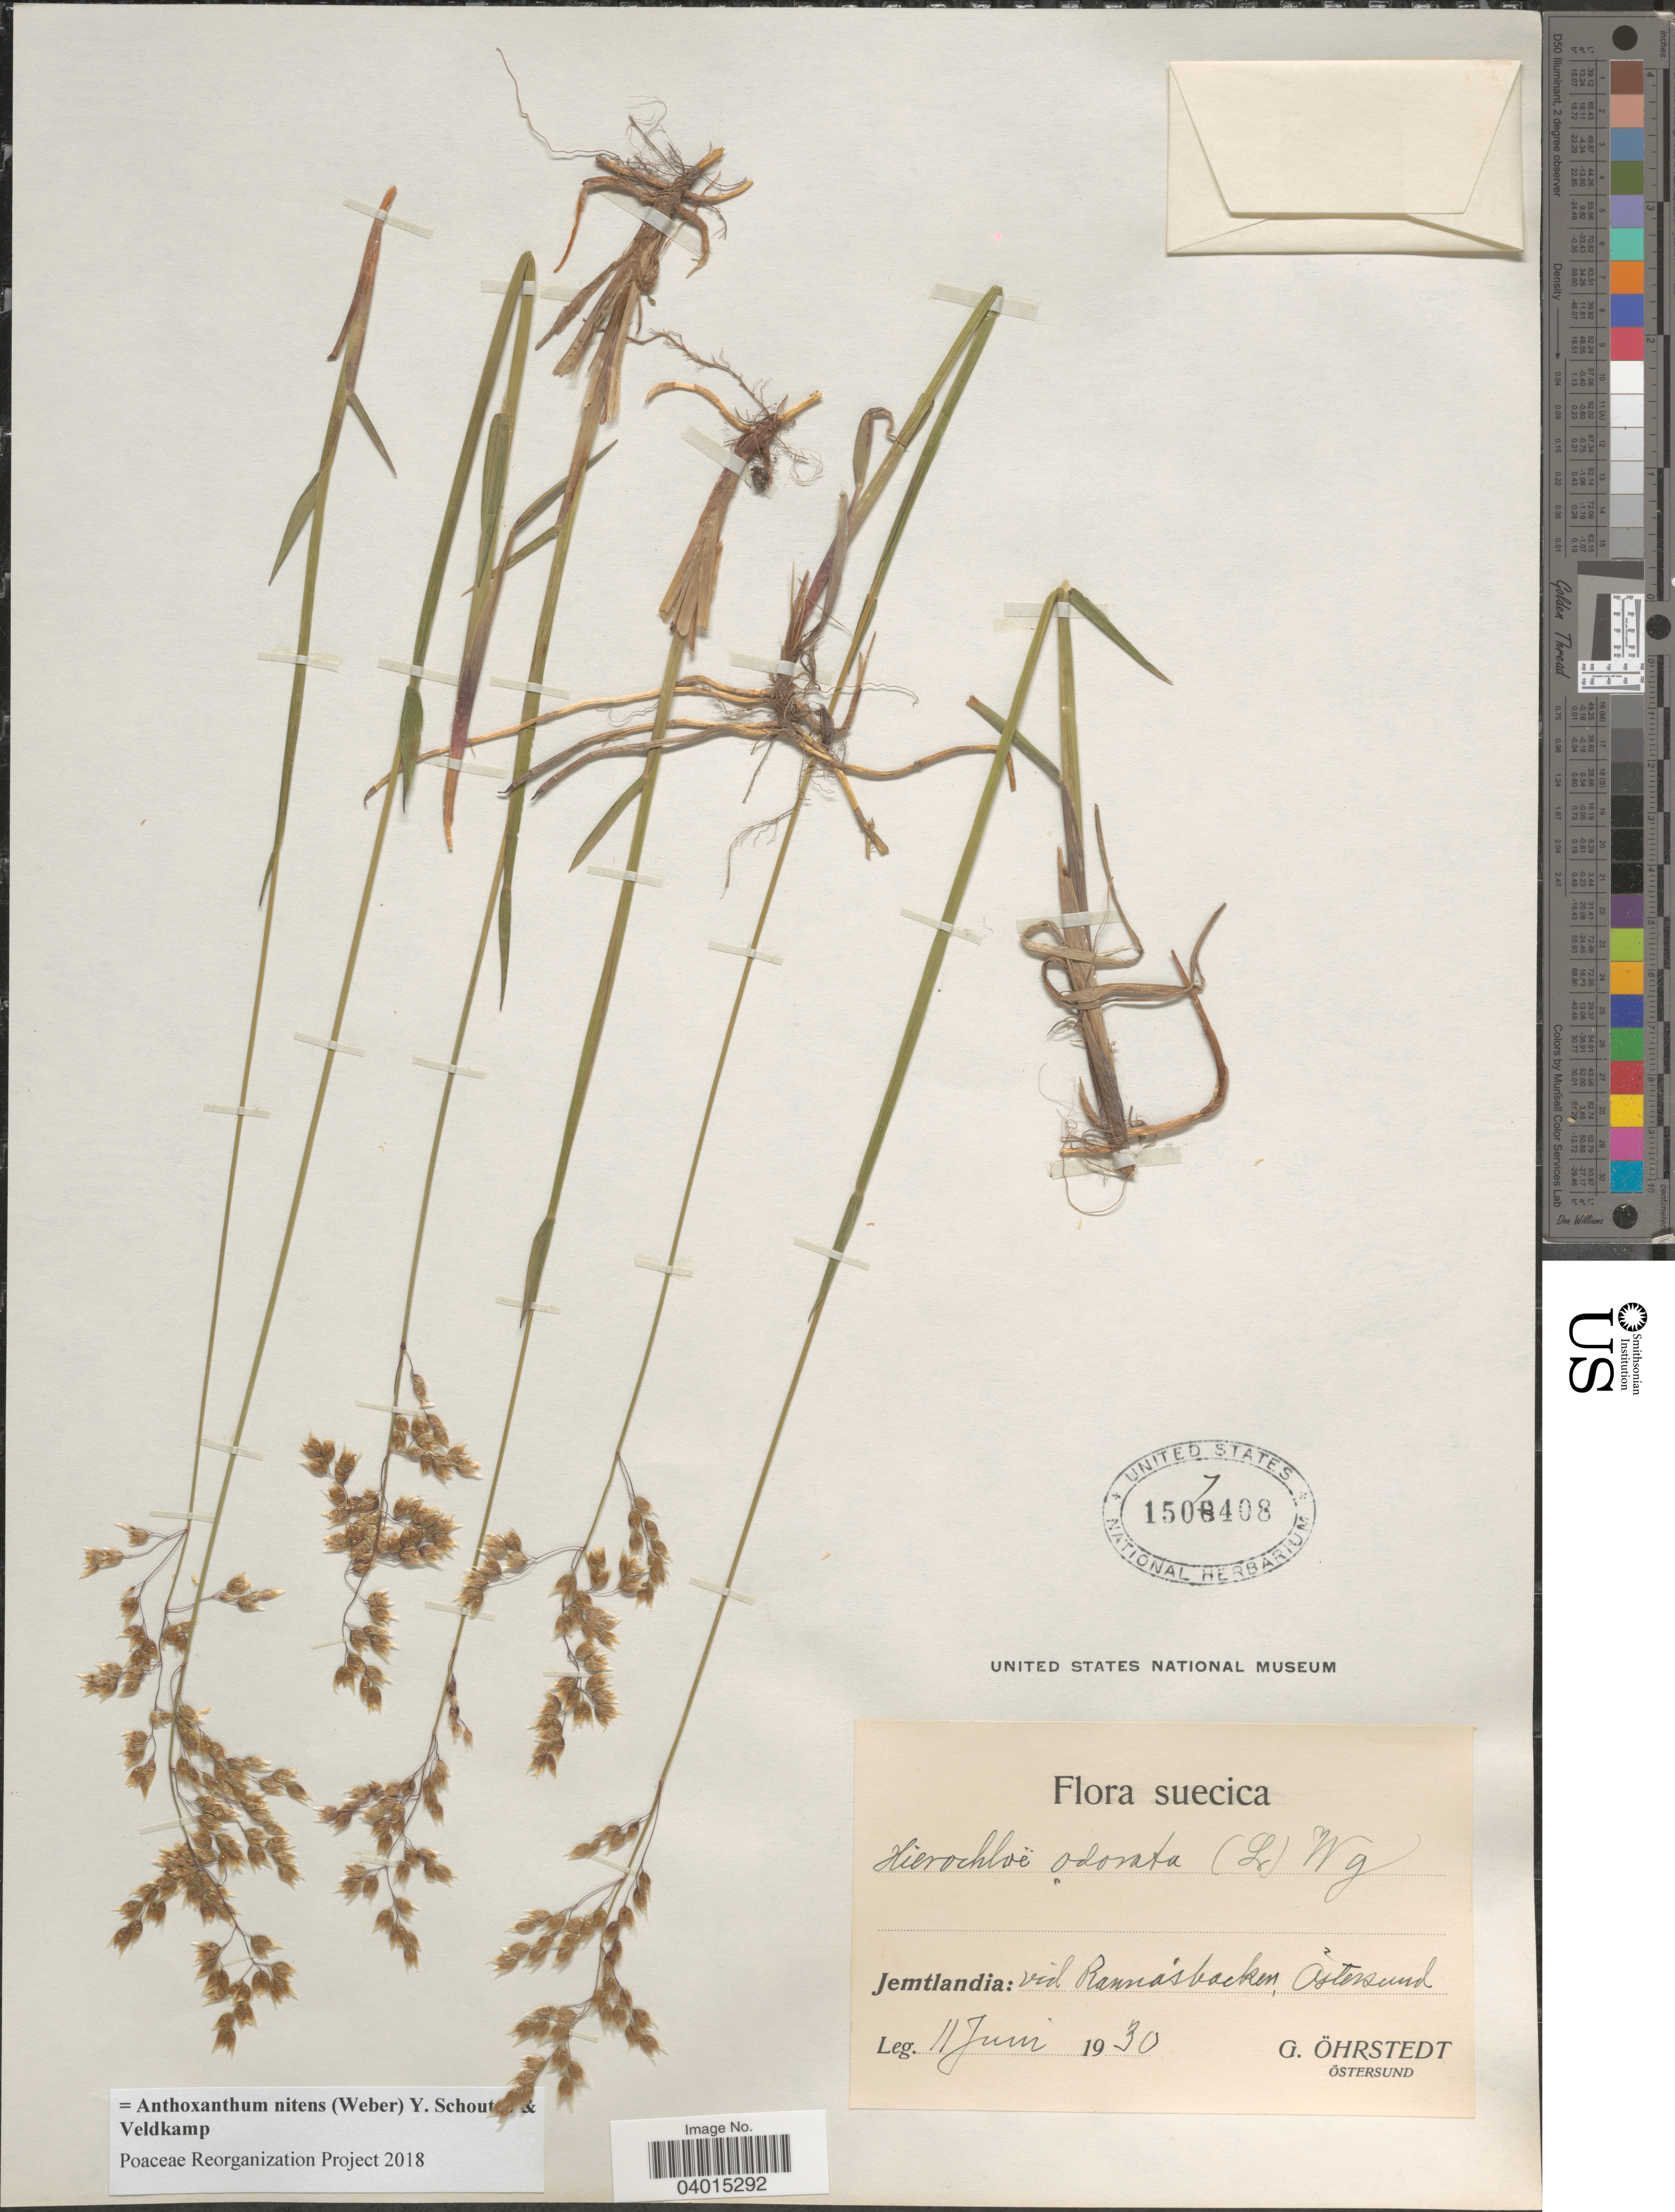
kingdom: Plantae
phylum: Tracheophyta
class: Liliopsida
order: Poales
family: Poaceae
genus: Anthoxanthum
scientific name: Anthoxanthum nitens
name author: (G.H. Weber) R.T.A. Schouten & Veldkamp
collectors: G. Öhrstedt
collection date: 1930-06-11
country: Sweden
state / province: Jämtland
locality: Suecica. Jemtlandia: vid Rannásbacken, Õstersund.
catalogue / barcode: US 1507408